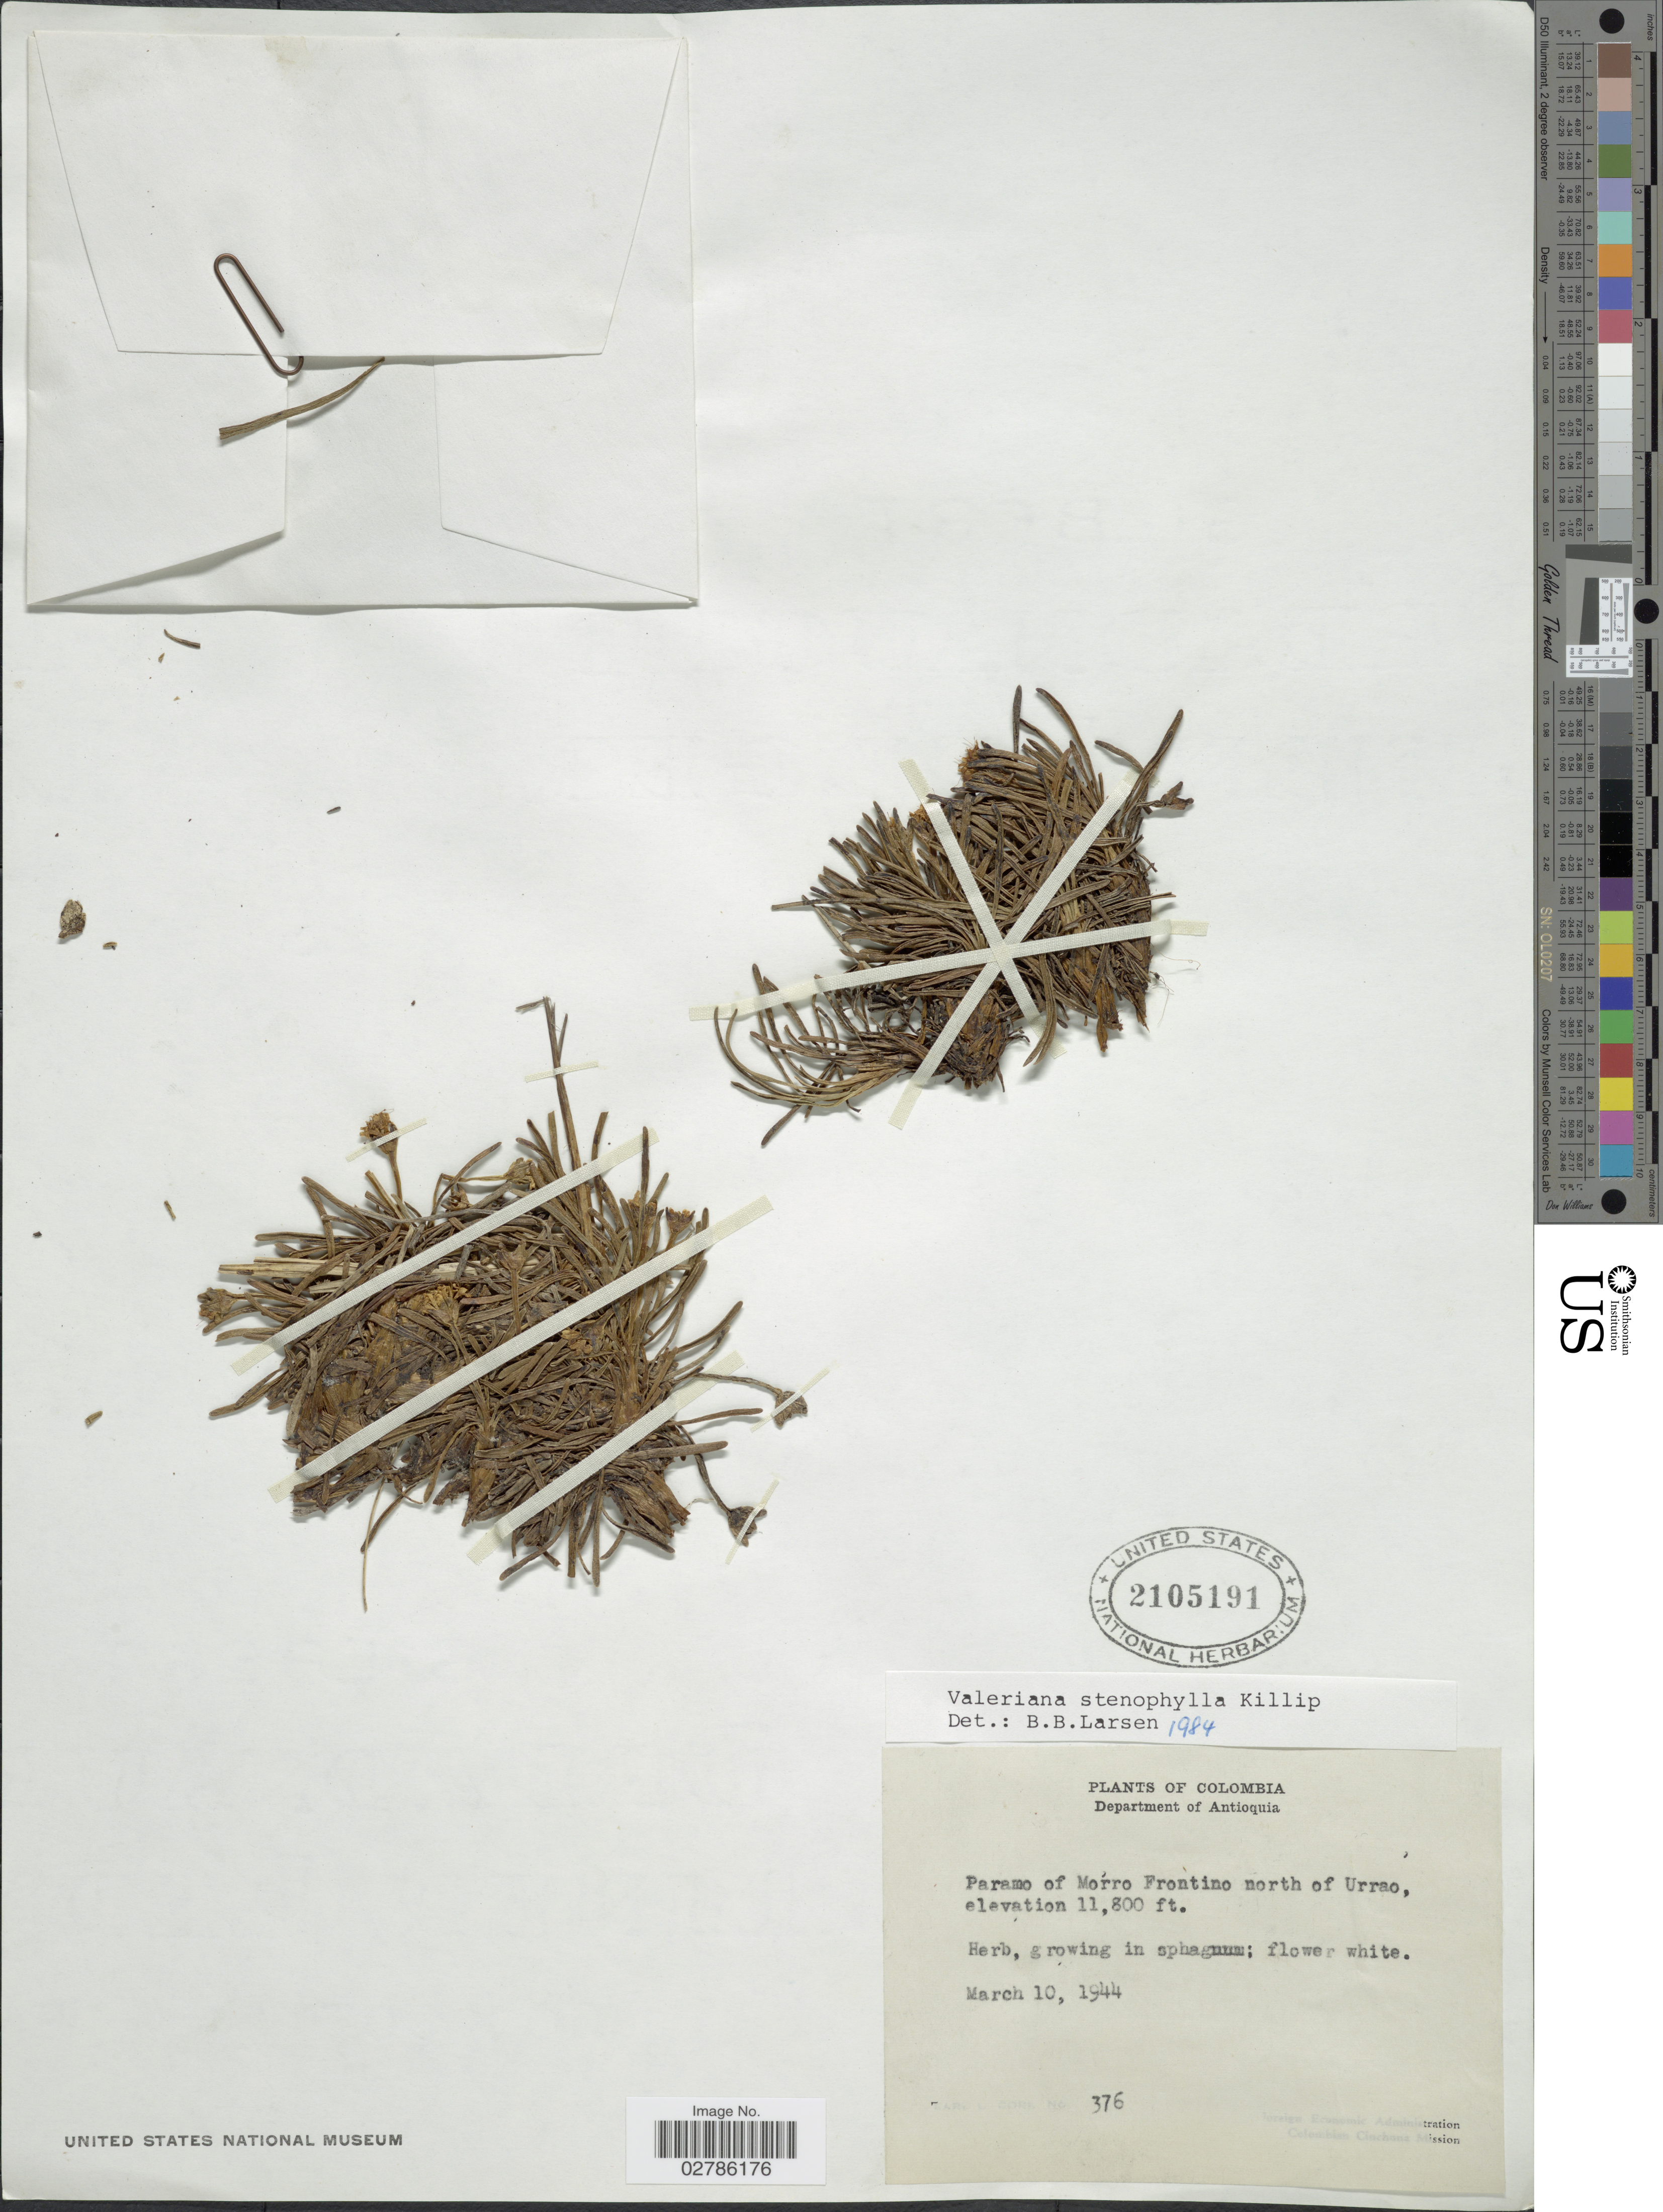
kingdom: Plantae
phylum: Tracheophyta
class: Magnoliopsida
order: Dipsacales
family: Caprifoliaceae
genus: Valeriana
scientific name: Valeriana stenophylla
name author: Killip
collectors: E. L. Core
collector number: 376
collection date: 1944-03-10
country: Colombia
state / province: Antioquia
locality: Department of Antioquia, Paramo of Morro Frontino north of Urrao.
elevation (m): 3597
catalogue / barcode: US 2105191